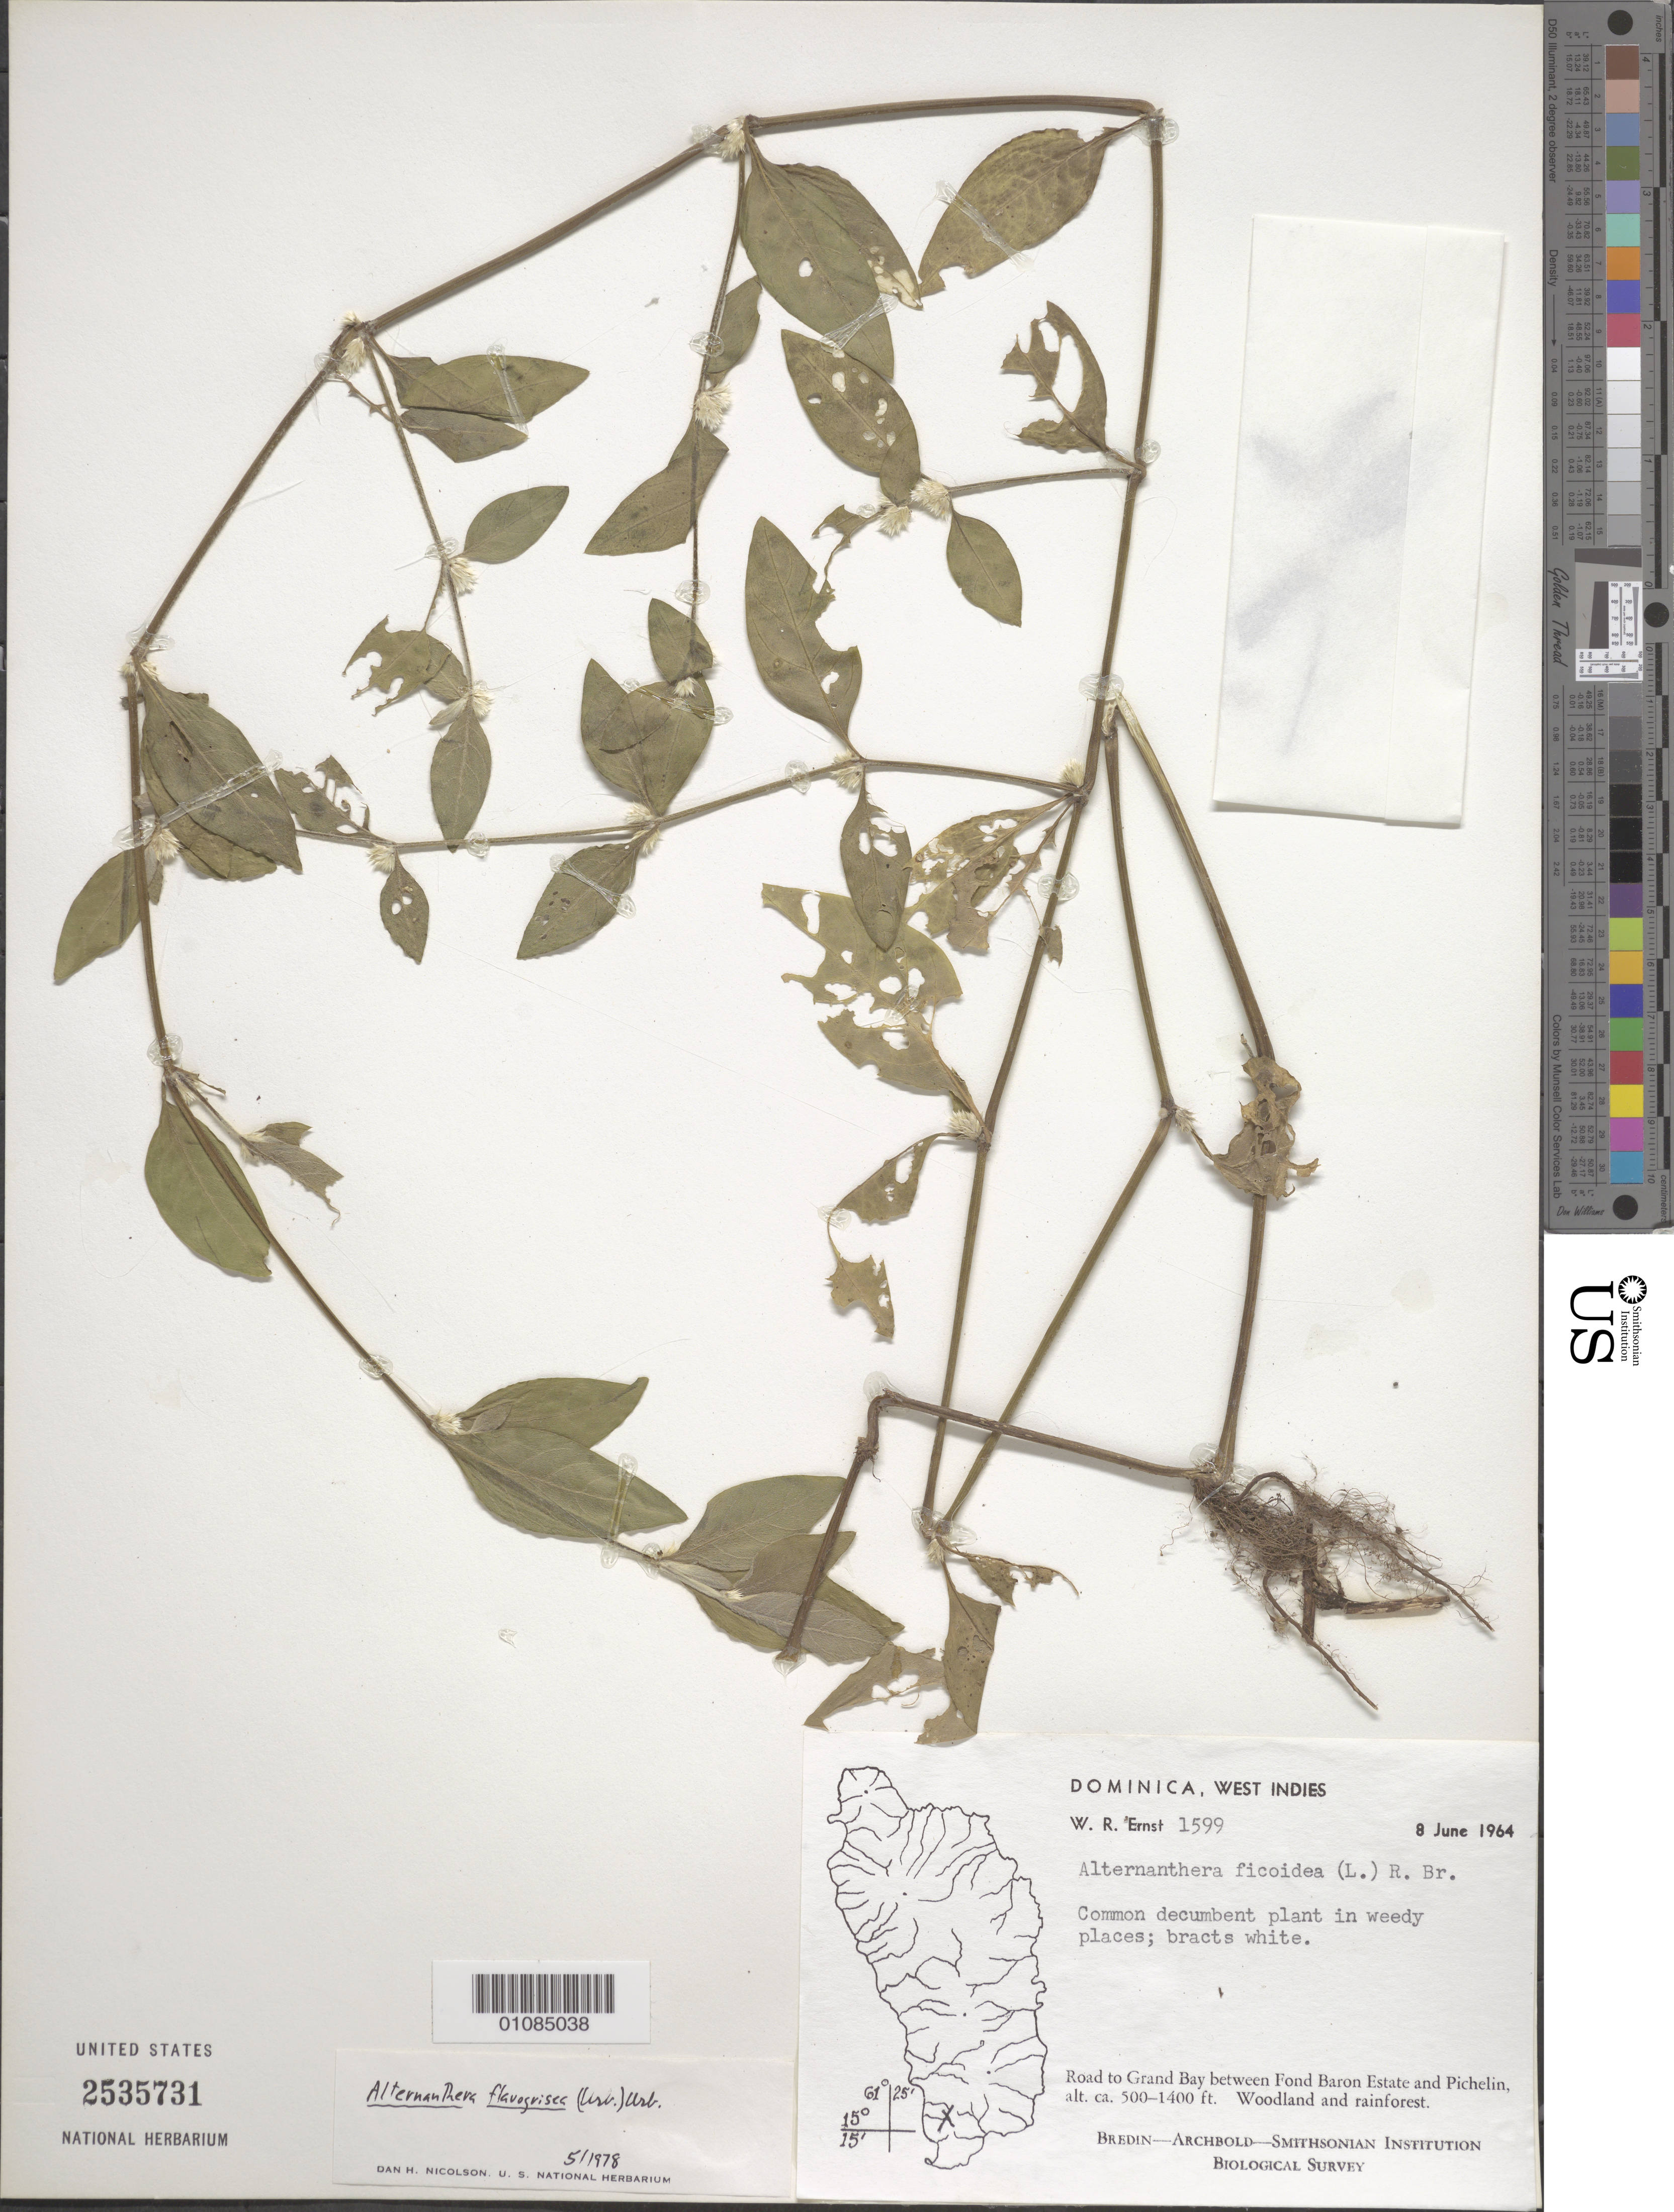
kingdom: Plantae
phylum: Tracheophyta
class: Magnoliopsida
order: Caryophyllales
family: Amaranthaceae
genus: Alternanthera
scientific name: Alternanthera flavogrisea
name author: Urb.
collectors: W. R. Ernst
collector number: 1599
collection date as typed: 08 Jun 1964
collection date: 1964-06-08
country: Dominica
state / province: St. Luke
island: Dominica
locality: Road to Grand Bay between Fond Baron Estate and Pichelin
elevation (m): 152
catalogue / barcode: US 2525731